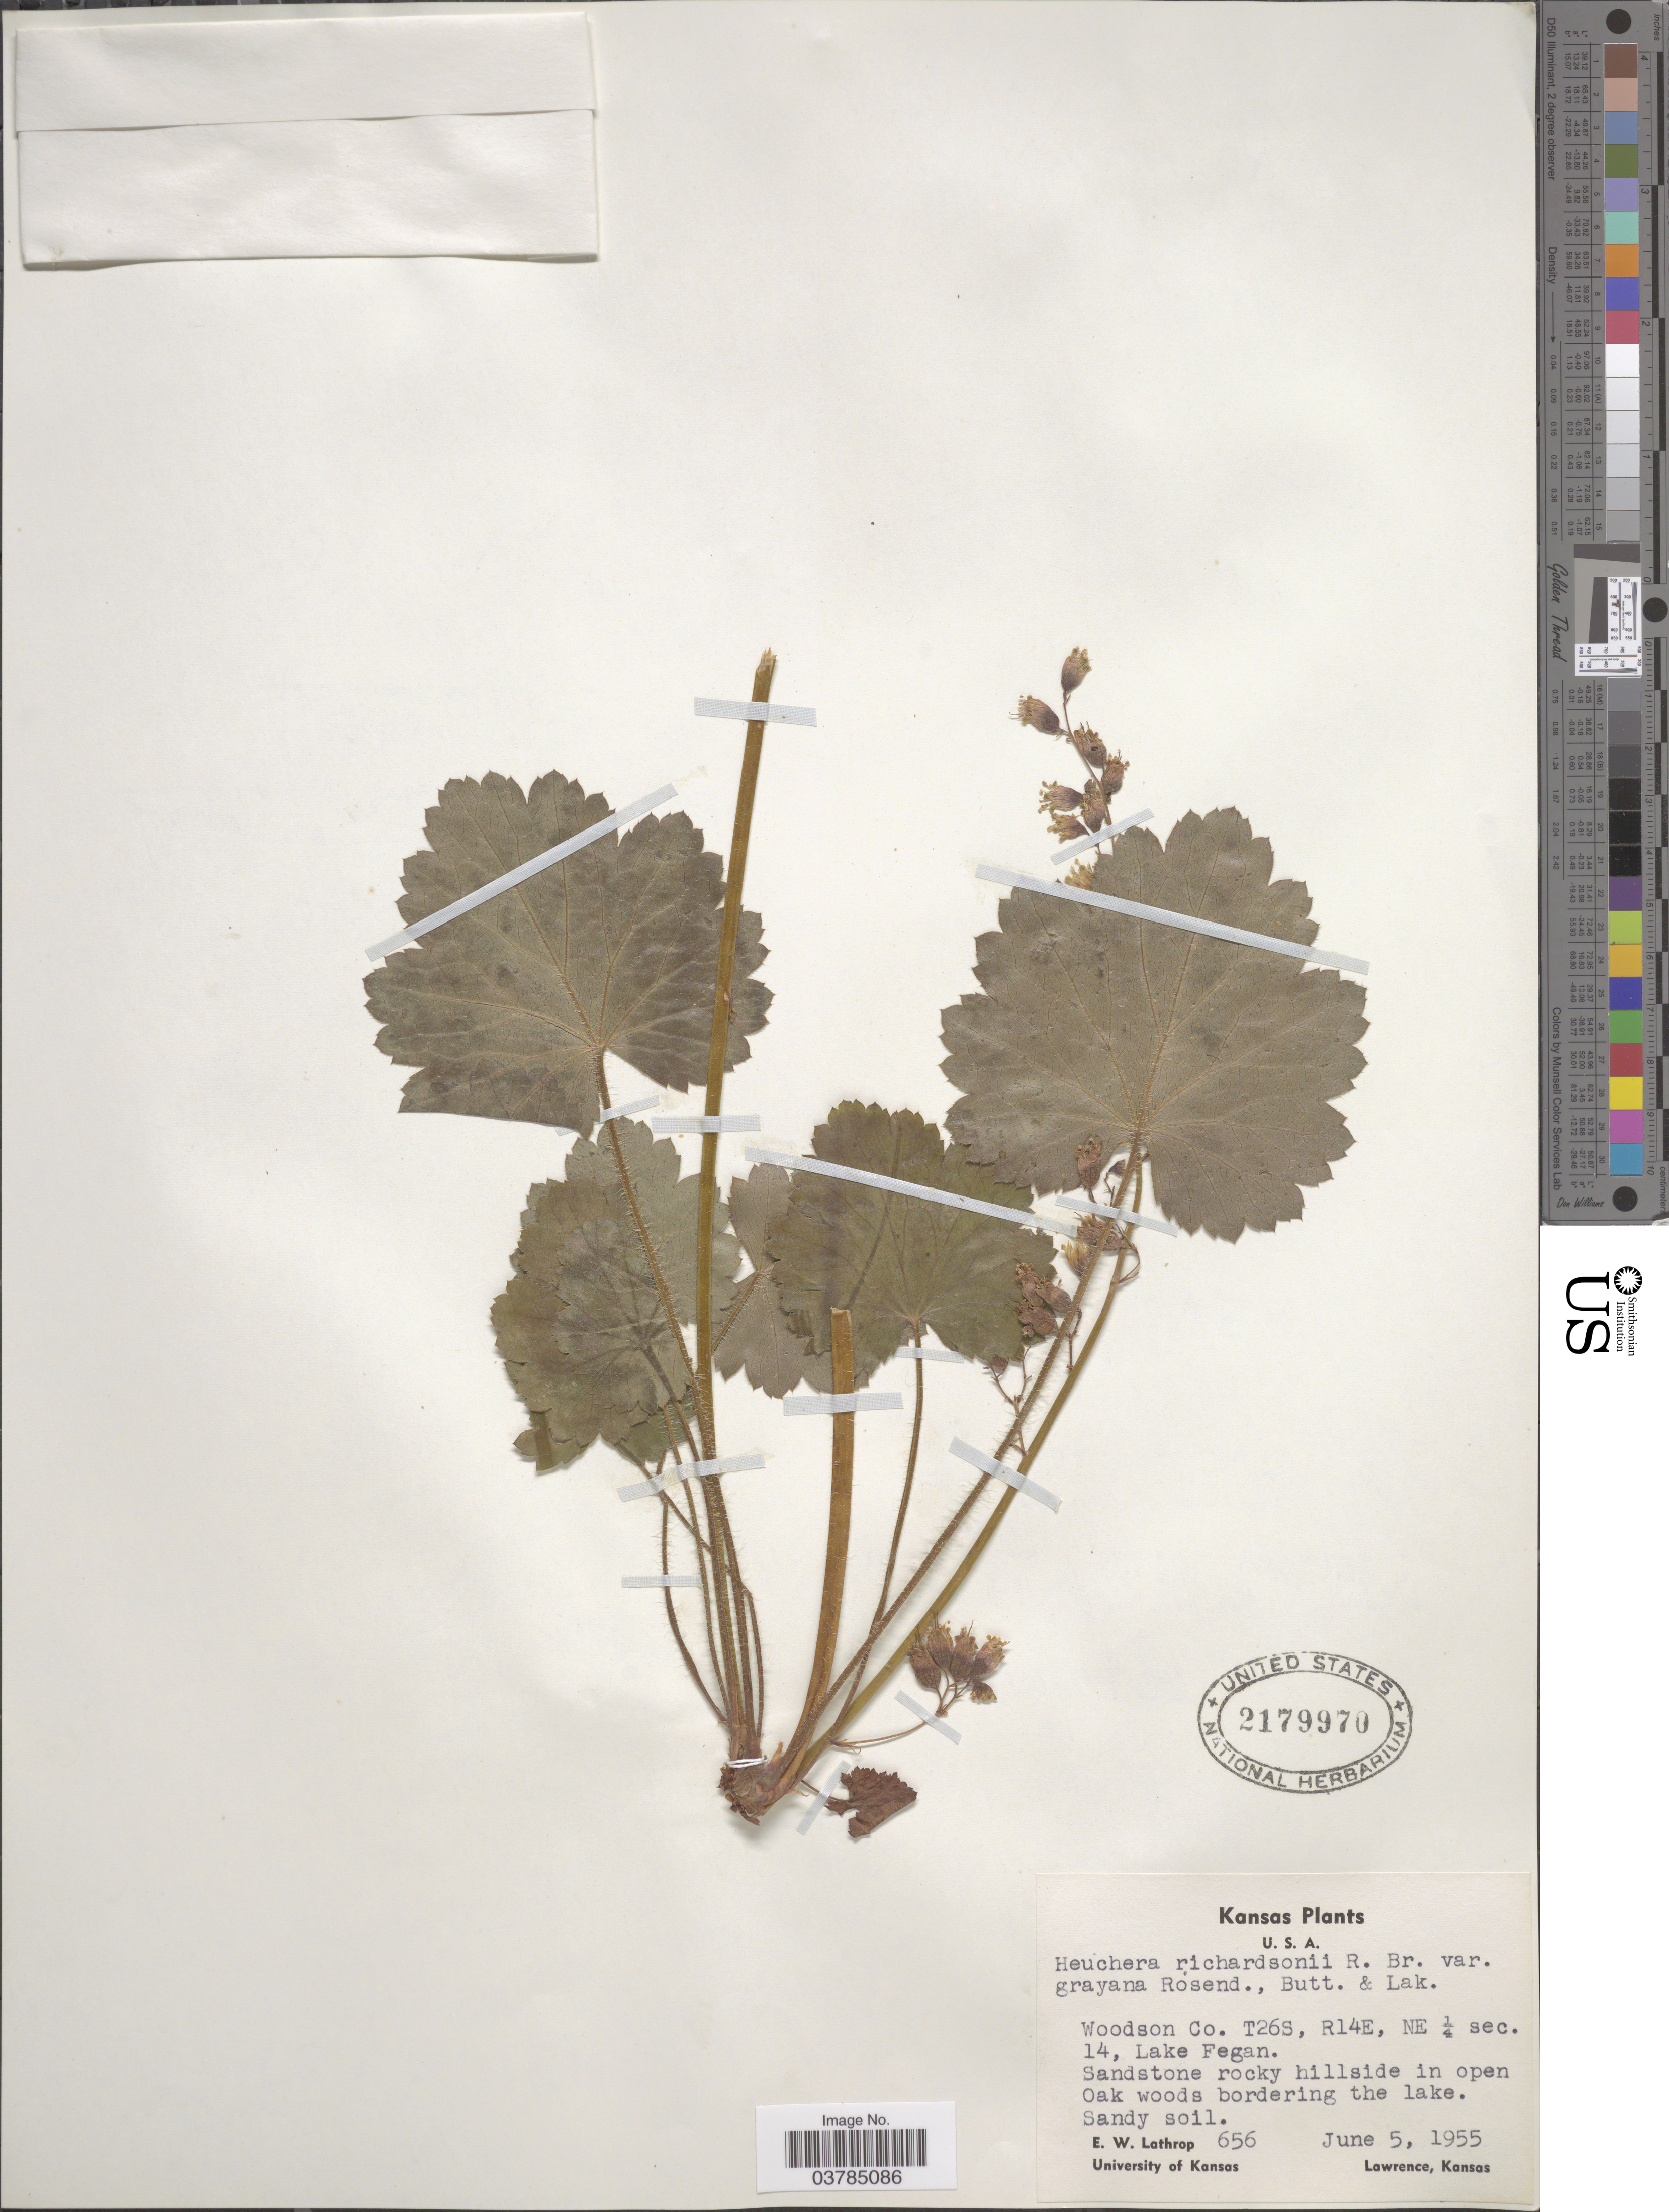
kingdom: Plantae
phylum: Tracheophyta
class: Magnoliopsida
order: Saxifragales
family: Saxifragaceae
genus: Heuchera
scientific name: Heuchera richardsonii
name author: R. Br.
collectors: E. W. Lathrop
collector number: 656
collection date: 1955-06-05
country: United States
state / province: Kansas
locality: Woodson Co. T26S, R14E, NE ¼ sec. 14, Lake Fegan. Sandstone rocky hillside in open. Oak woods bordering the lake.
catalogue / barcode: US 2179970